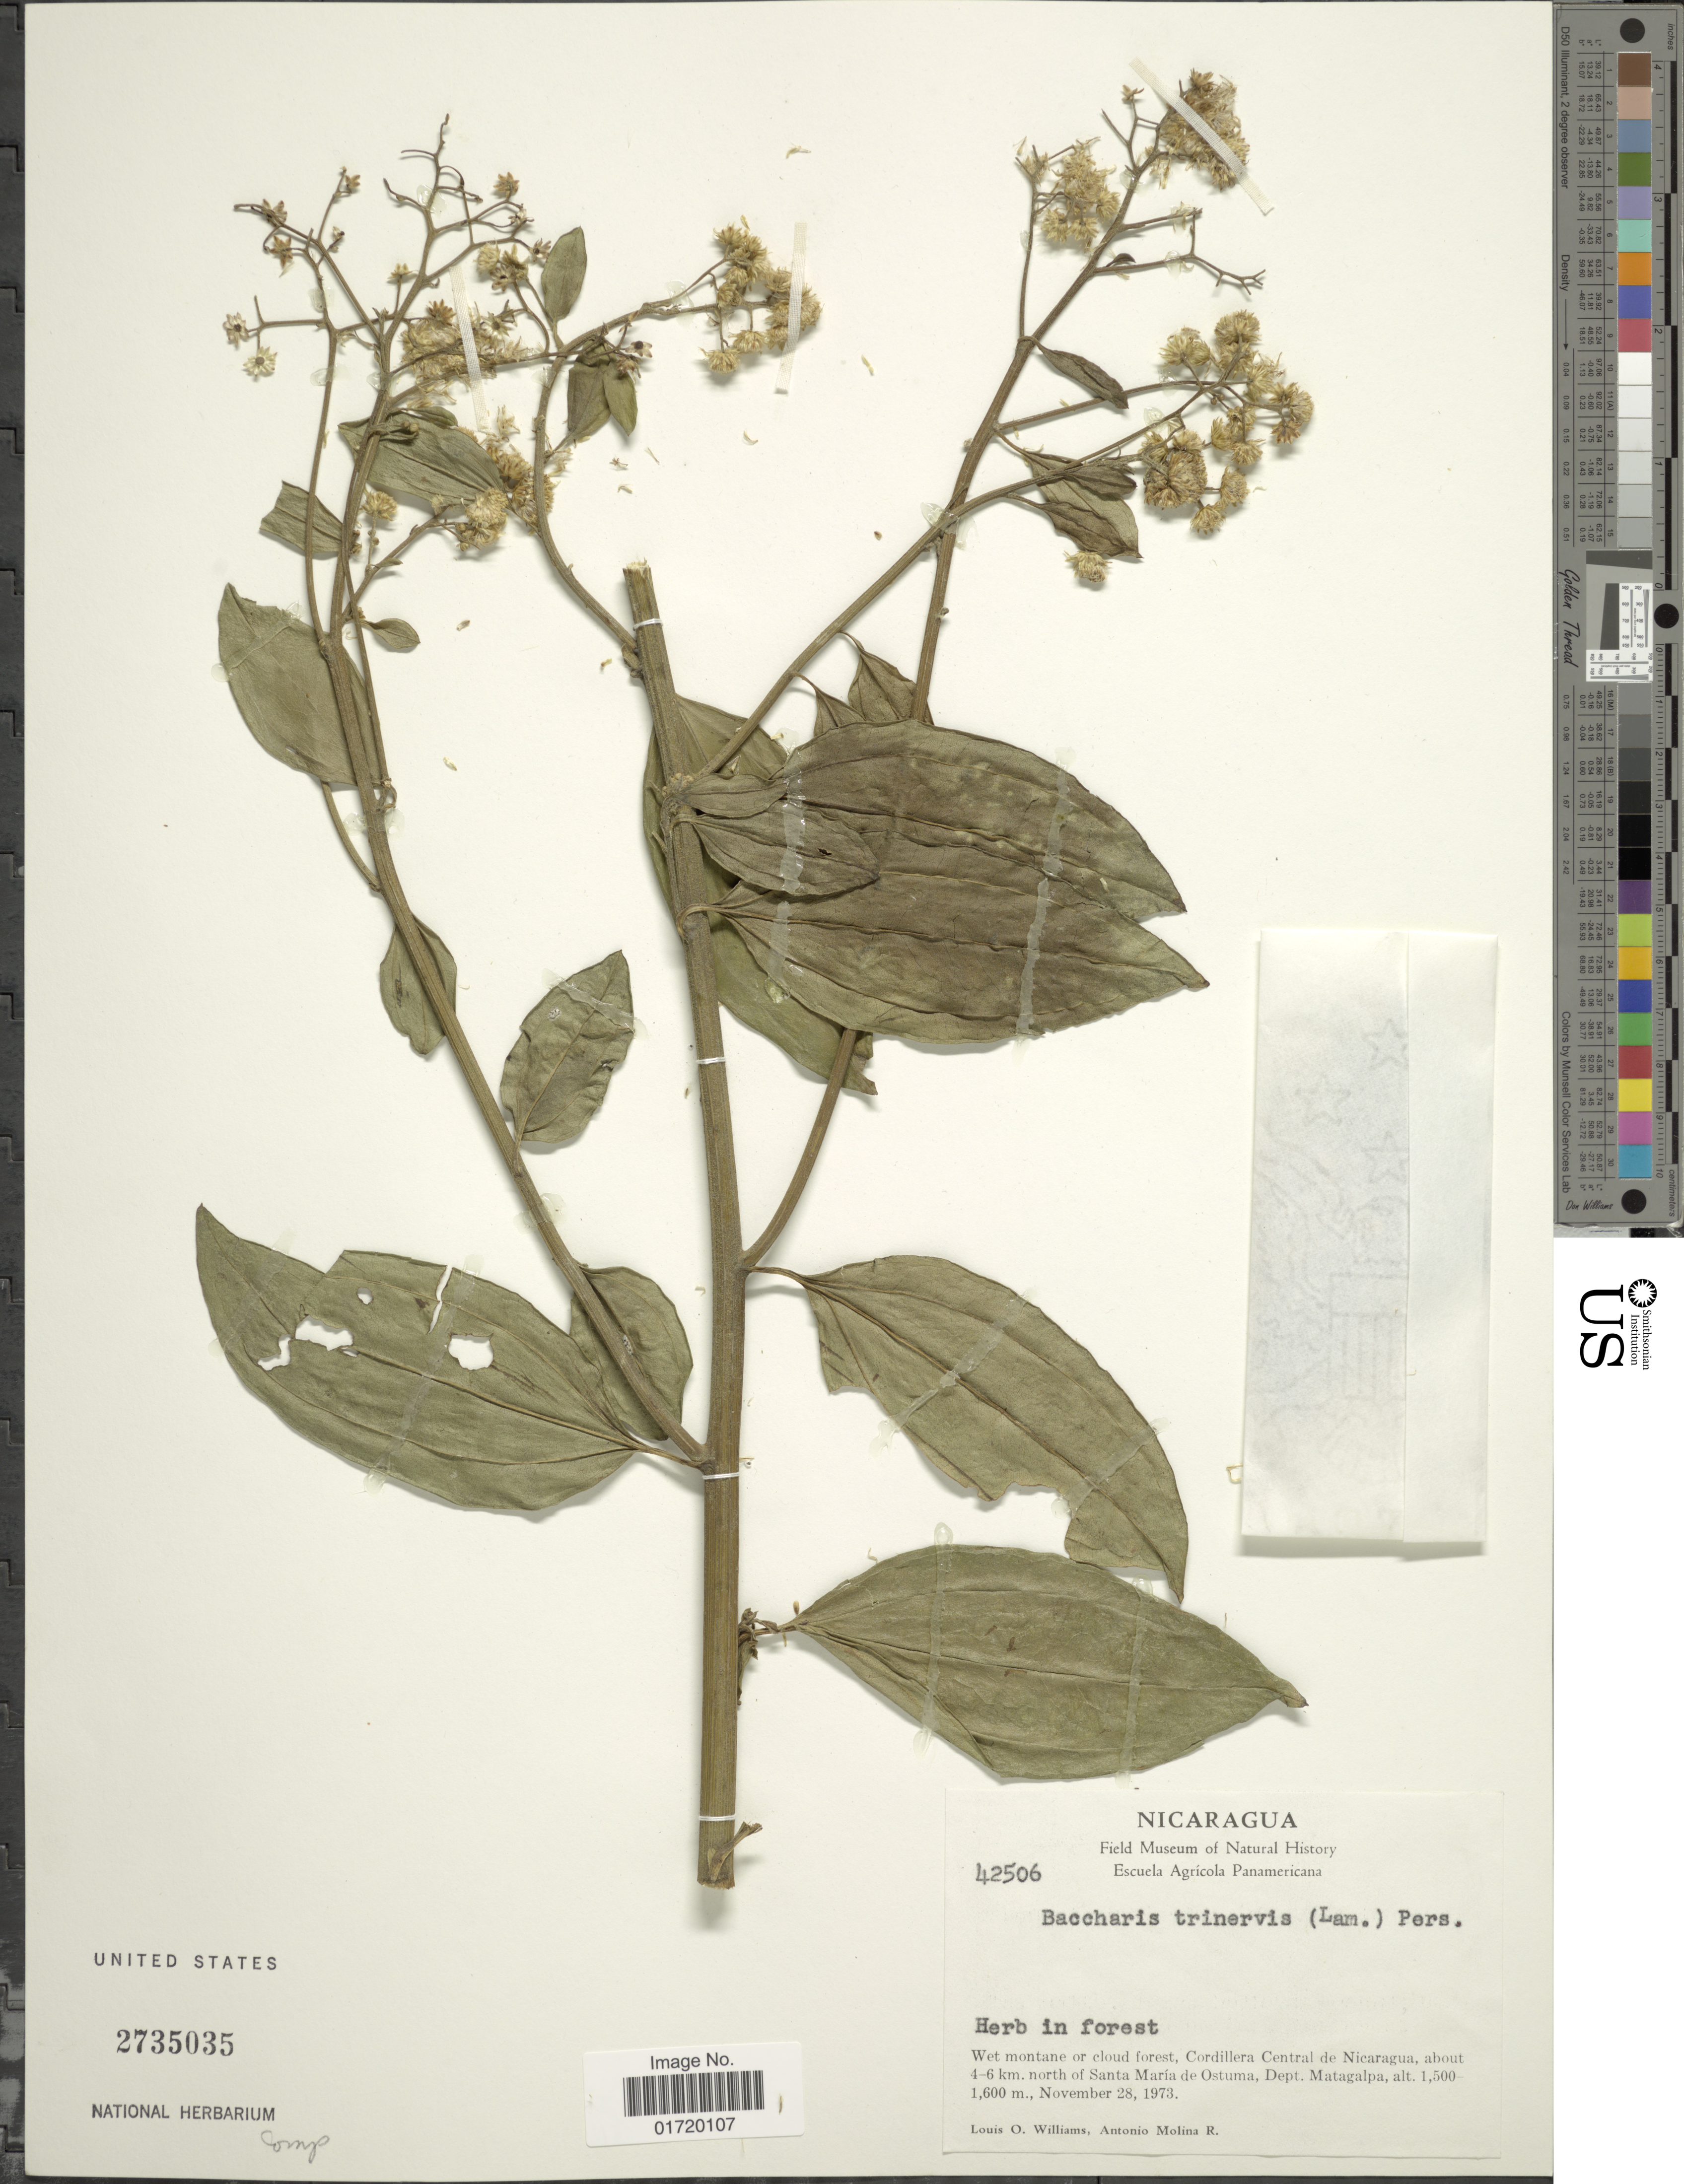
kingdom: Plantae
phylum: Tracheophyta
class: Magnoliopsida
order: Asterales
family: Asteraceae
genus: Baccharis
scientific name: Baccharis trinervis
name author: (Lam.) Pers.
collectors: L. O. Williams & A. Molina R.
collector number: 42506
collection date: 1973-11-28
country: Nicaragua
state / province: Matagalpa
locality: Cordillera Central de Nicaragua, about 4-6 km north of Santa Maria de Ostuma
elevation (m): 1500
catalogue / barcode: US 2735035